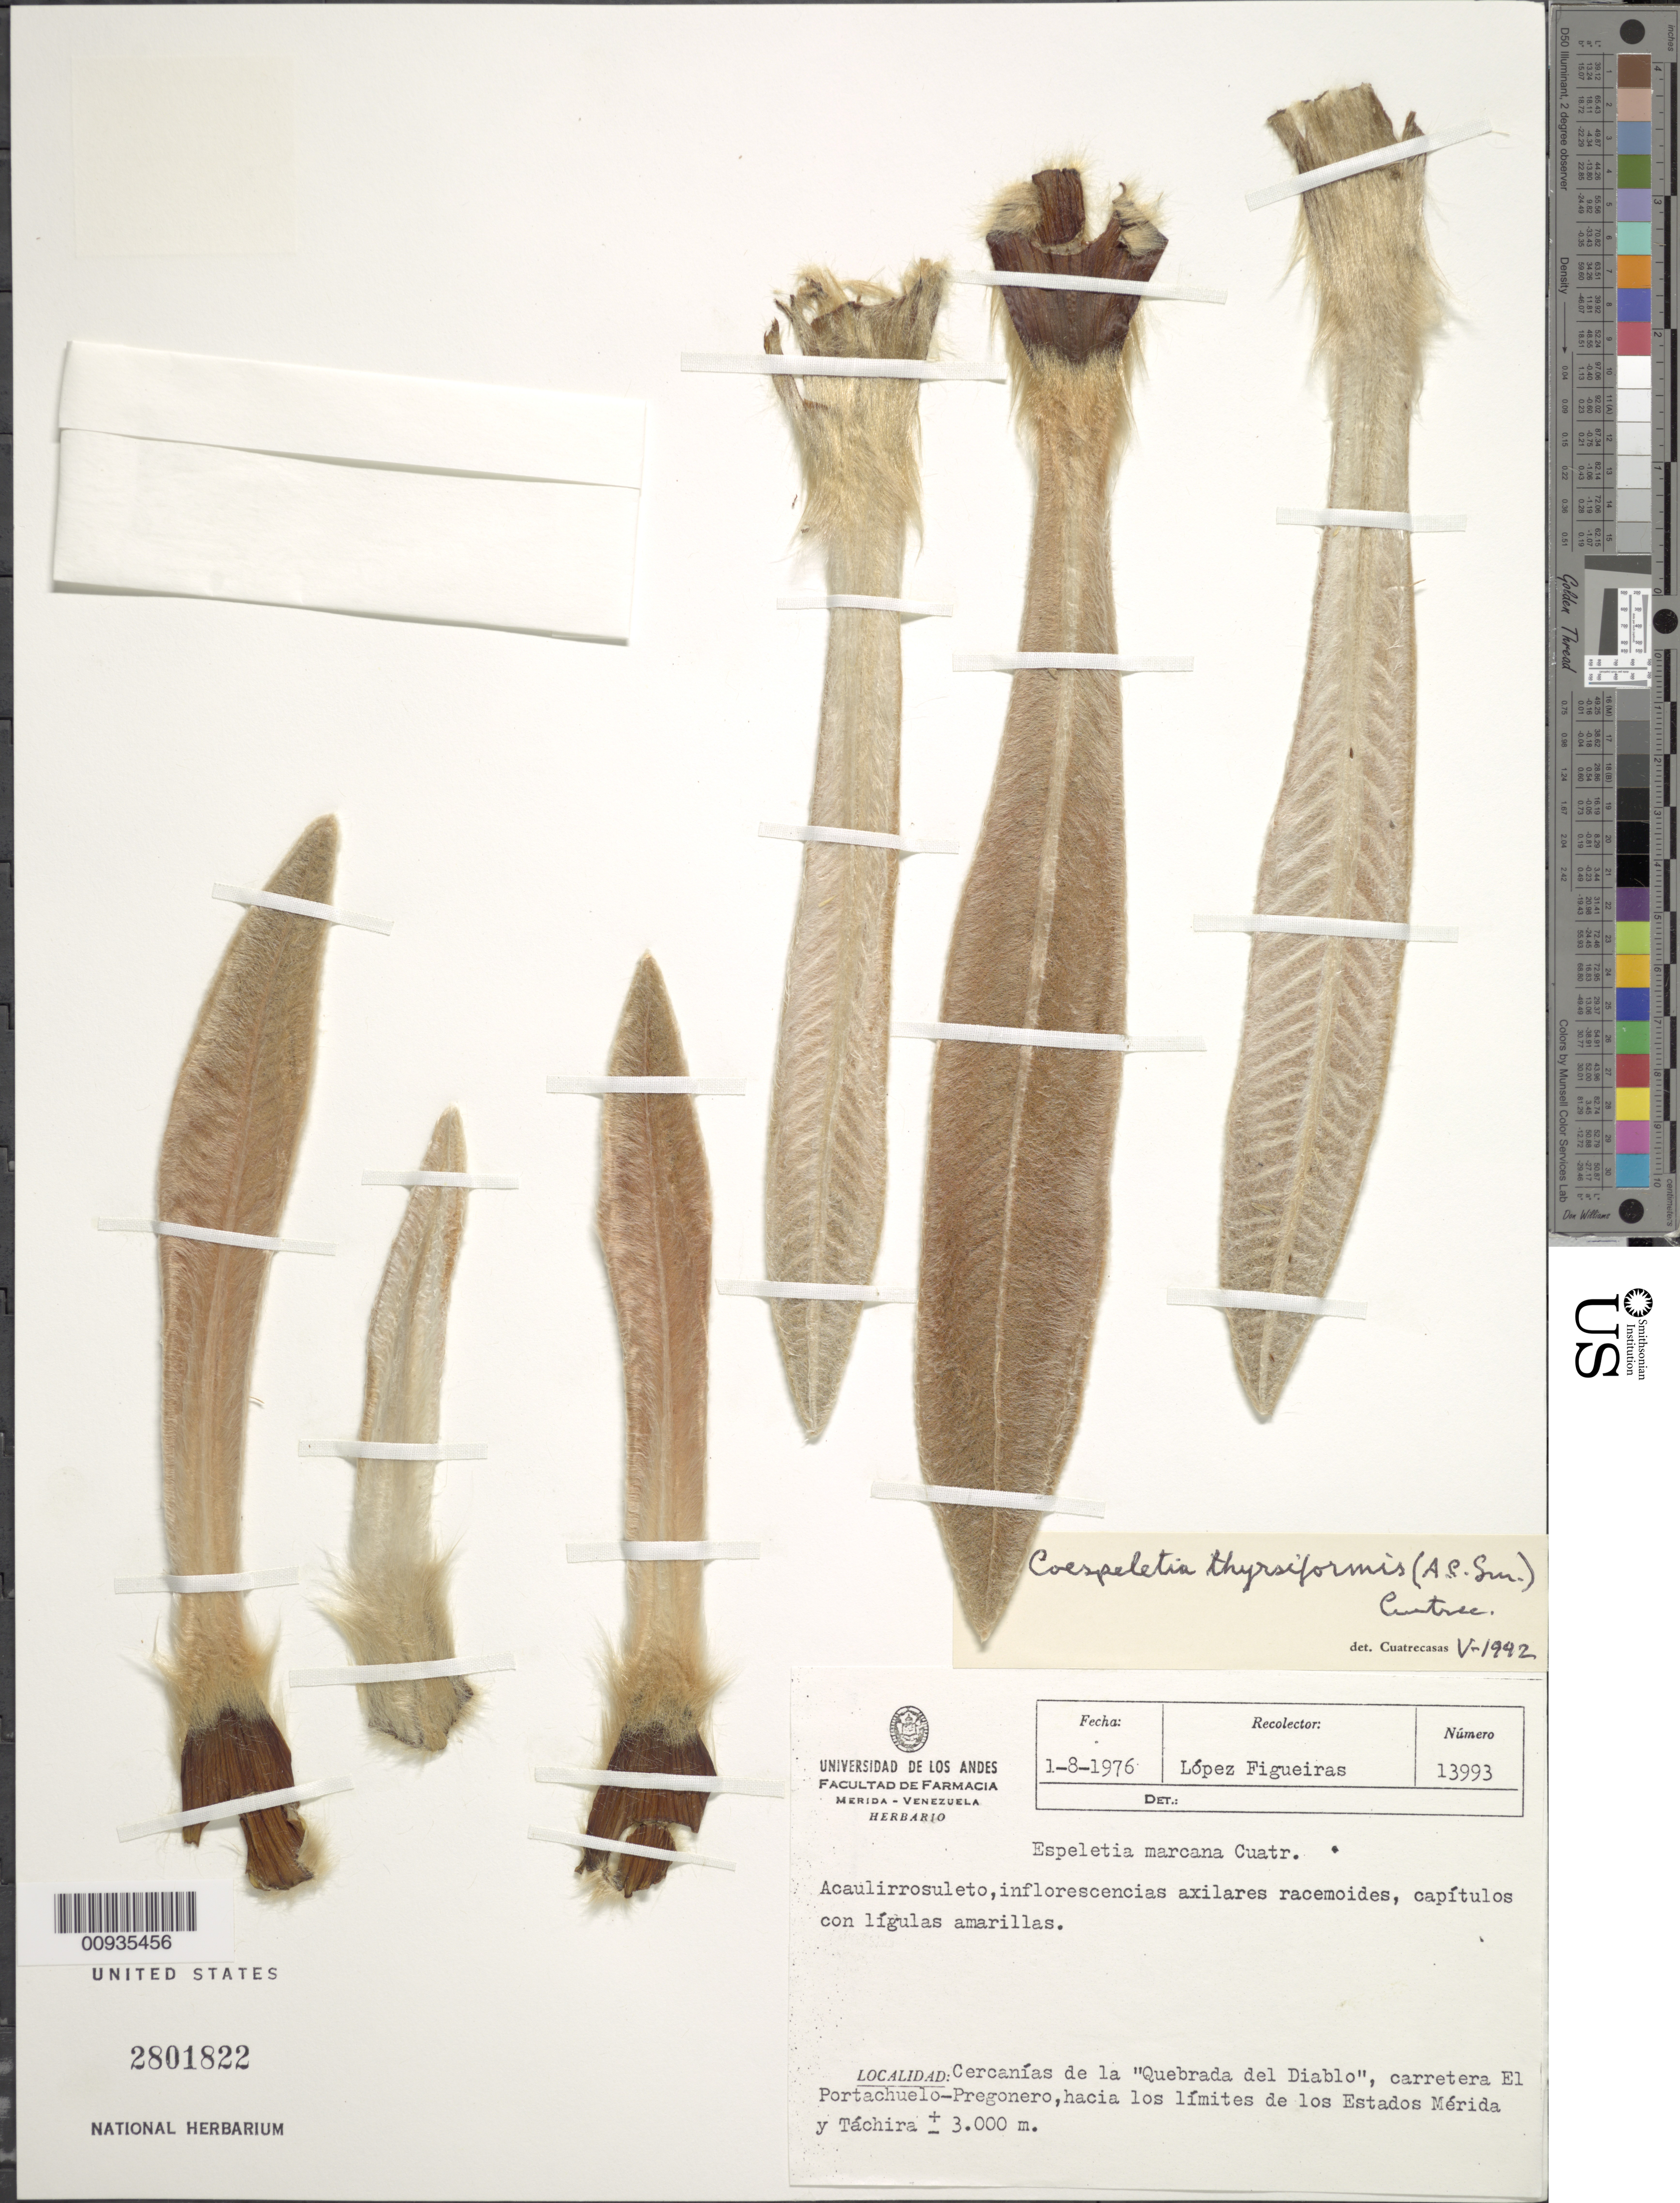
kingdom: Plantae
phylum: Tracheophyta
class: Magnoliopsida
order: Asterales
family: Asteraceae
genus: Coespeletia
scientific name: Coespeletia thyrsiformis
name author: (A.C. Sm.) Cuatrec.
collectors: M. López Figueiras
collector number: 13993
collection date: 1976-08-01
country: Venezuela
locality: Cercanias de la "Quebrada del Diablo", carretera El Portachuelo-Pregonero, hacia los limites de los Estados Merida y Tachira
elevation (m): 3000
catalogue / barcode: US 2801822